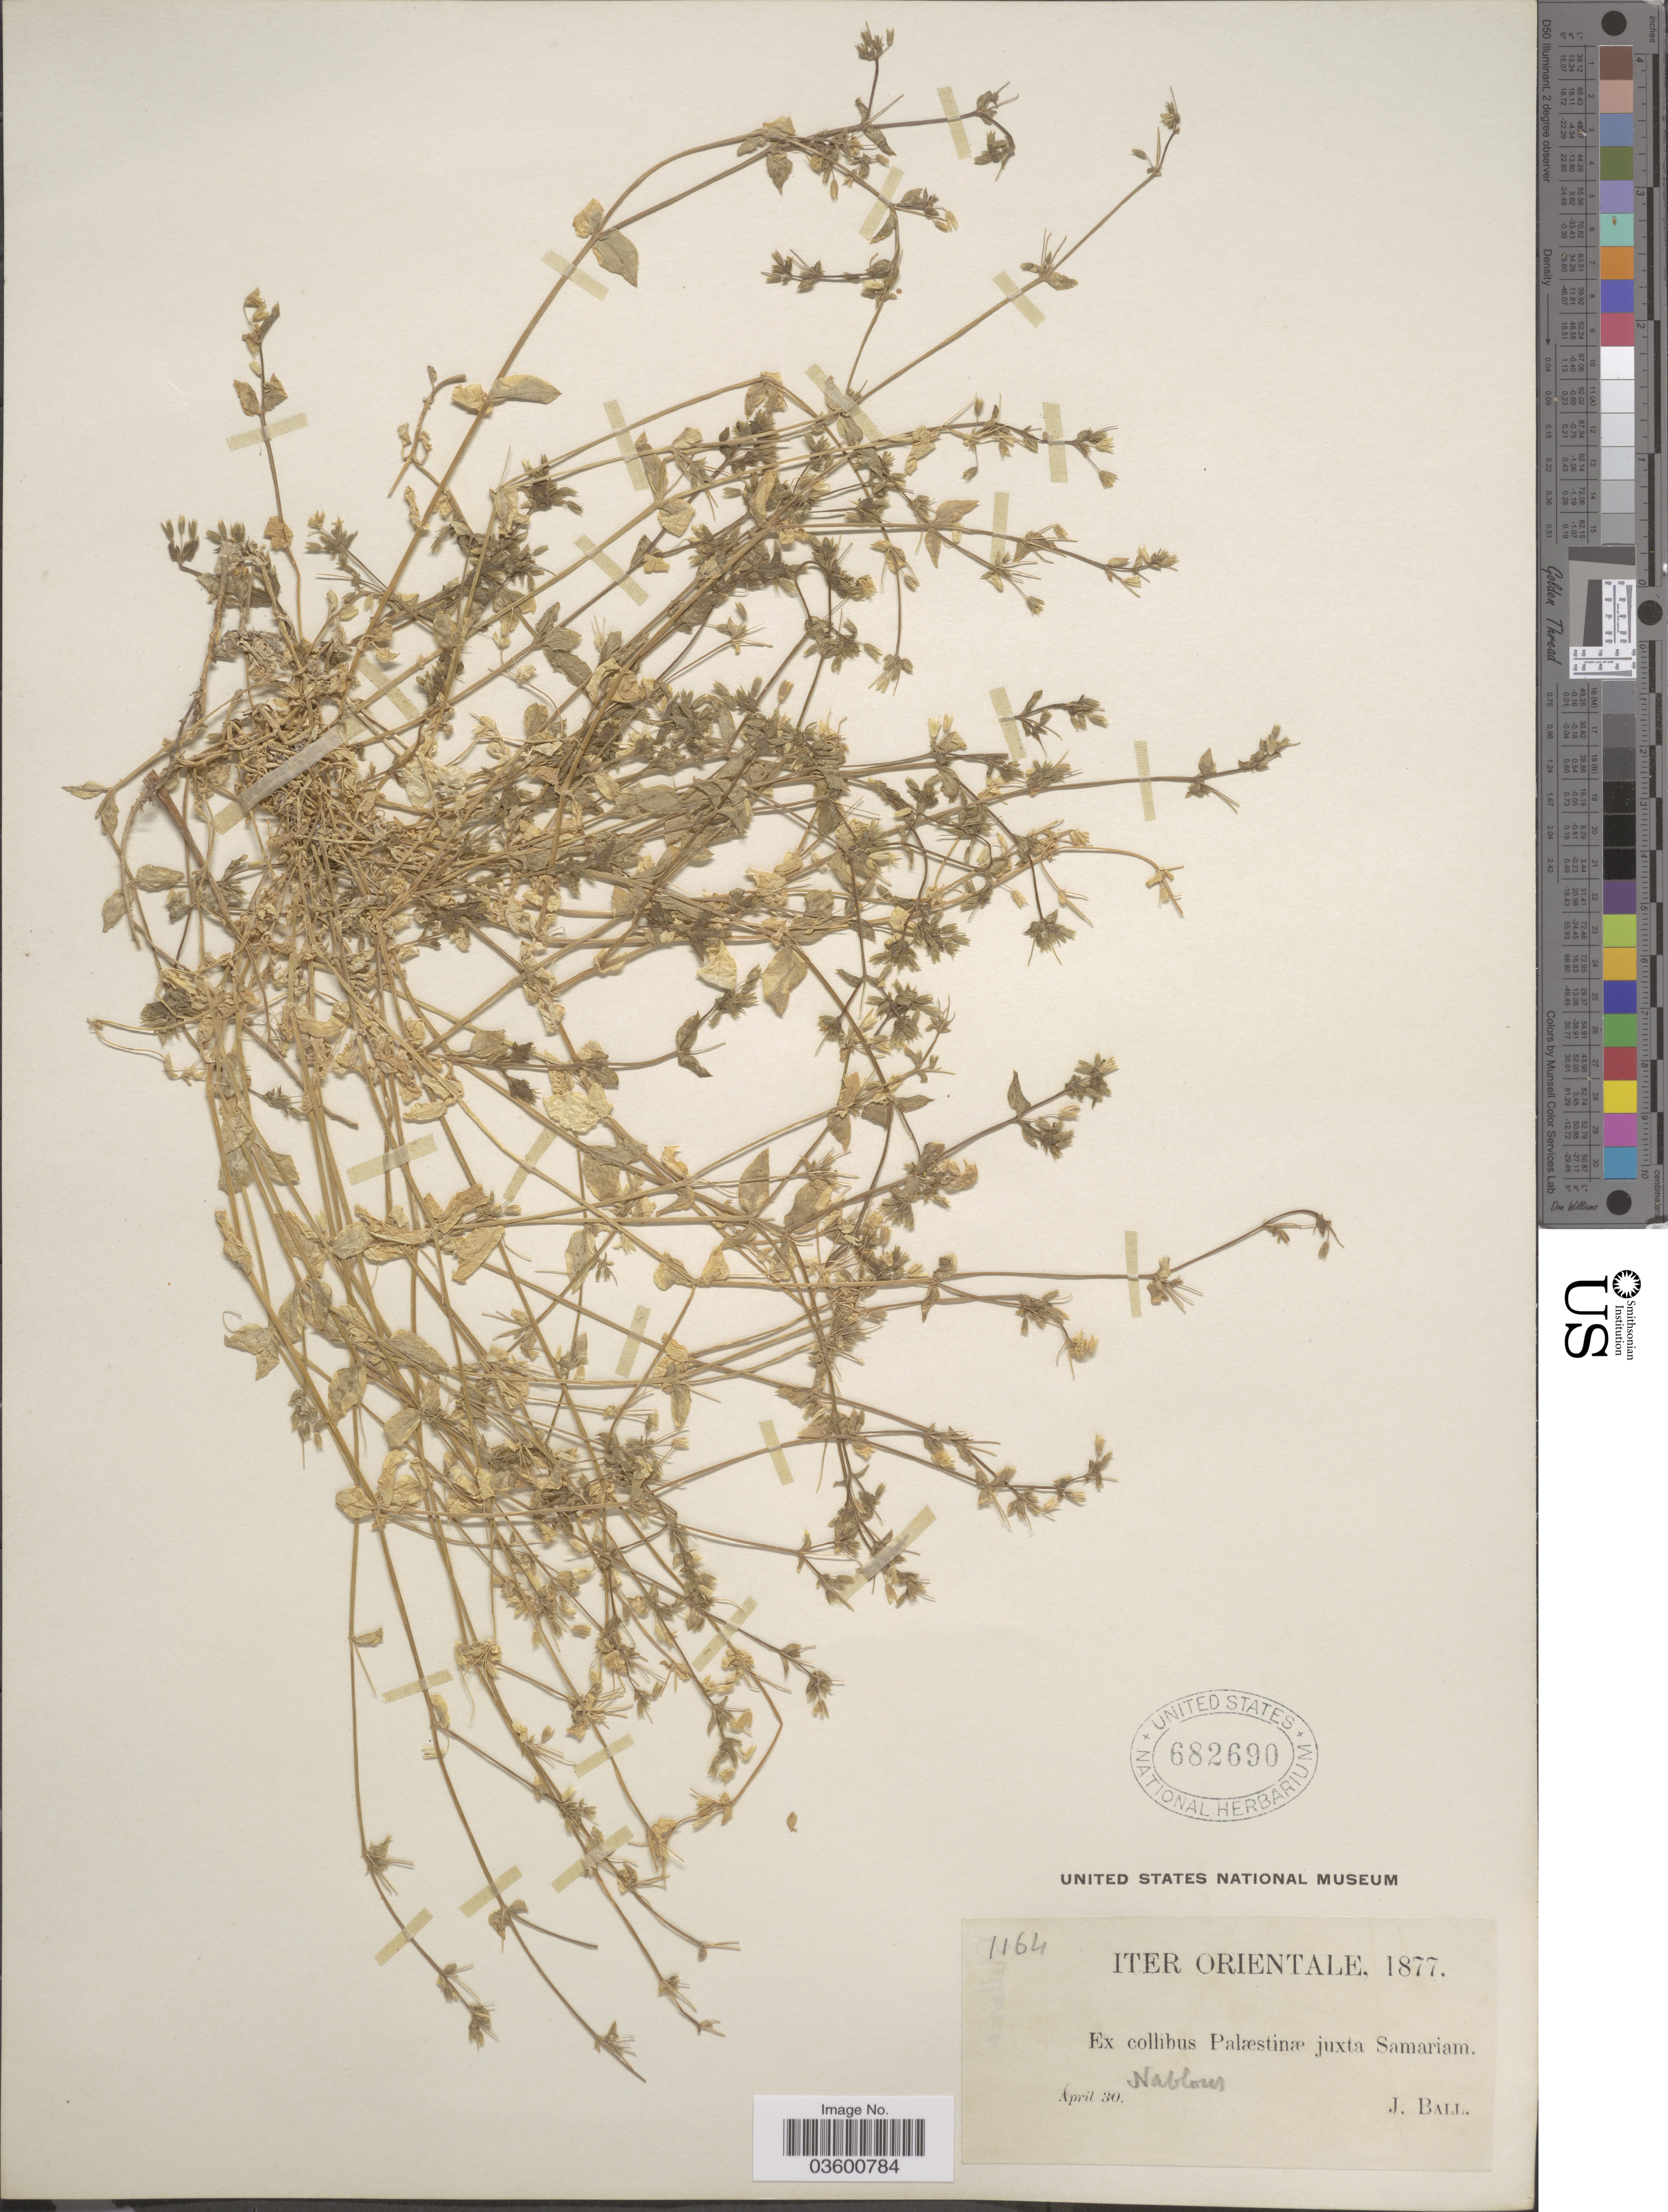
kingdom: Plantae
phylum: Tracheophyta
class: Magnoliopsida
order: Caryophyllales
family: Caryophyllaceae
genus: Stellaria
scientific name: Stellaria sp.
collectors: J. Ball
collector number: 1164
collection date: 1877-04-30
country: Israel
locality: Orientale. Ex collibus Palæstinæ juxta Samariam.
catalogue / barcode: US 682690